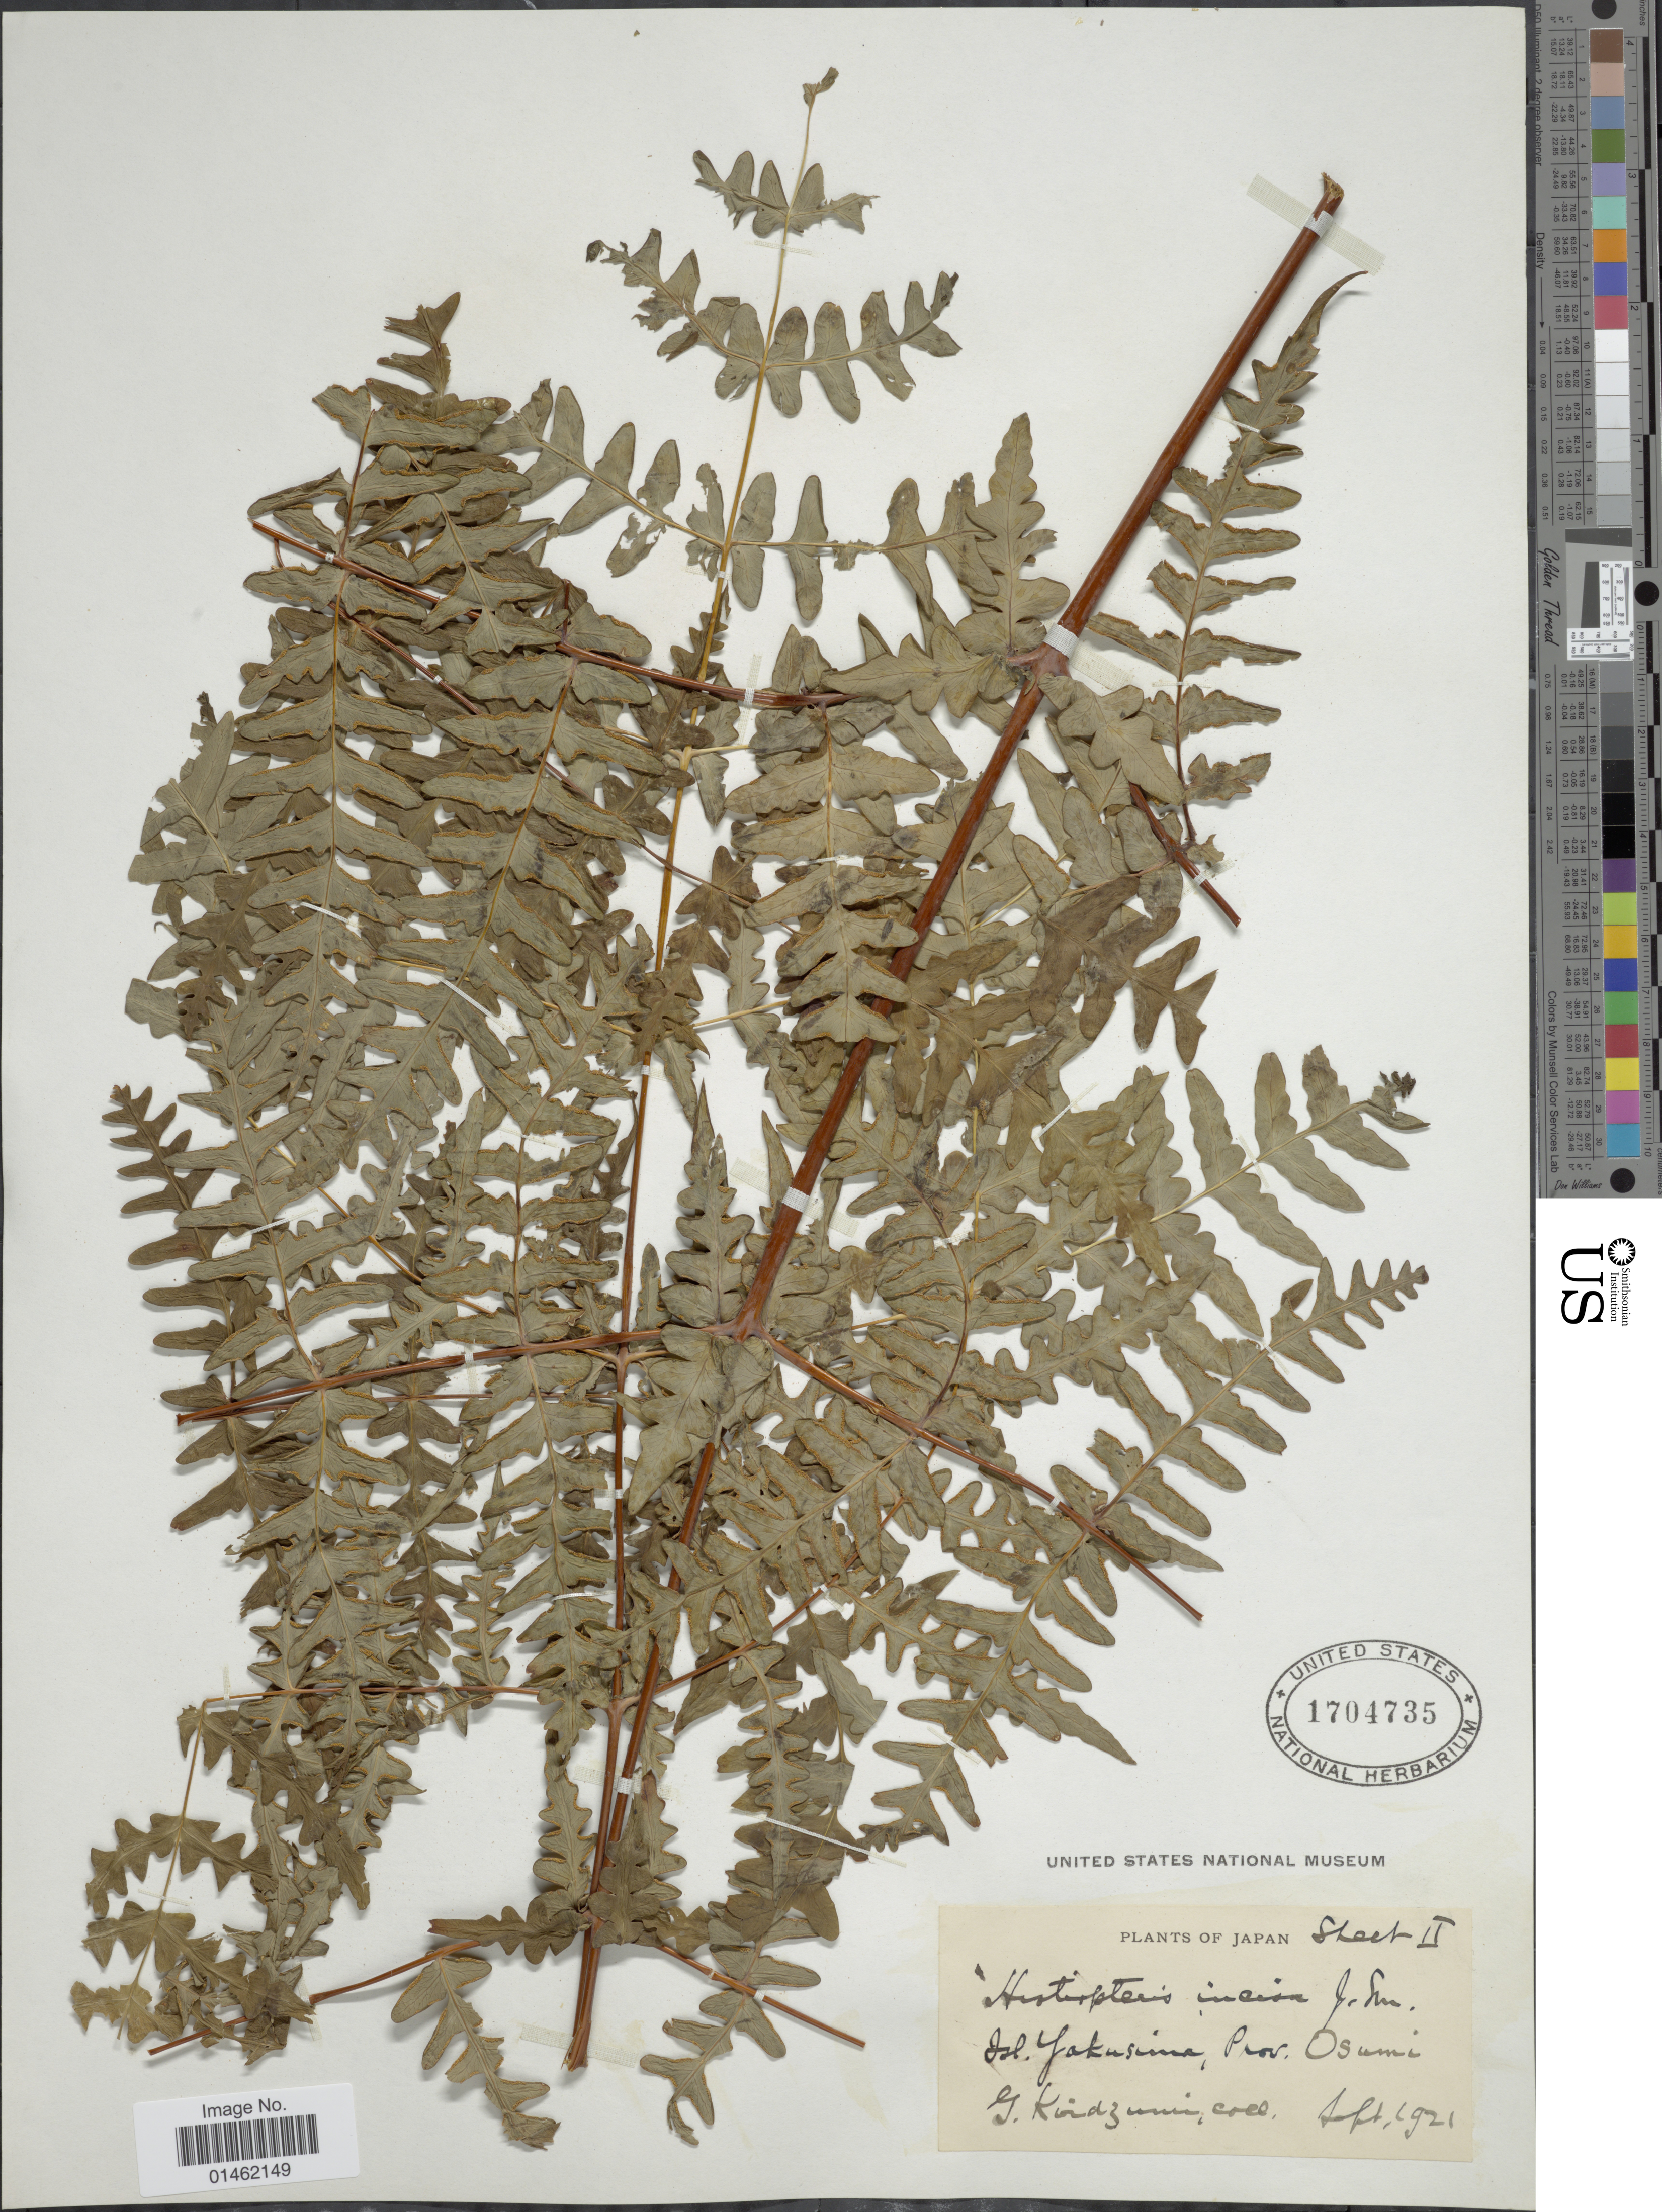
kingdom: Plantae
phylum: Tracheophyta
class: Polypodiopsida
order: Polypodiales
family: Dennstaedtiaceae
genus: Histiopteris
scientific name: Histiopteris incisa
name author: (Thunb.) J. Sm.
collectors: G. Koidzumi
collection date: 1921-09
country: Japan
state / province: Kagosima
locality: Isl. Yakusima, Prov. Osumi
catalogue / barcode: US 1704735